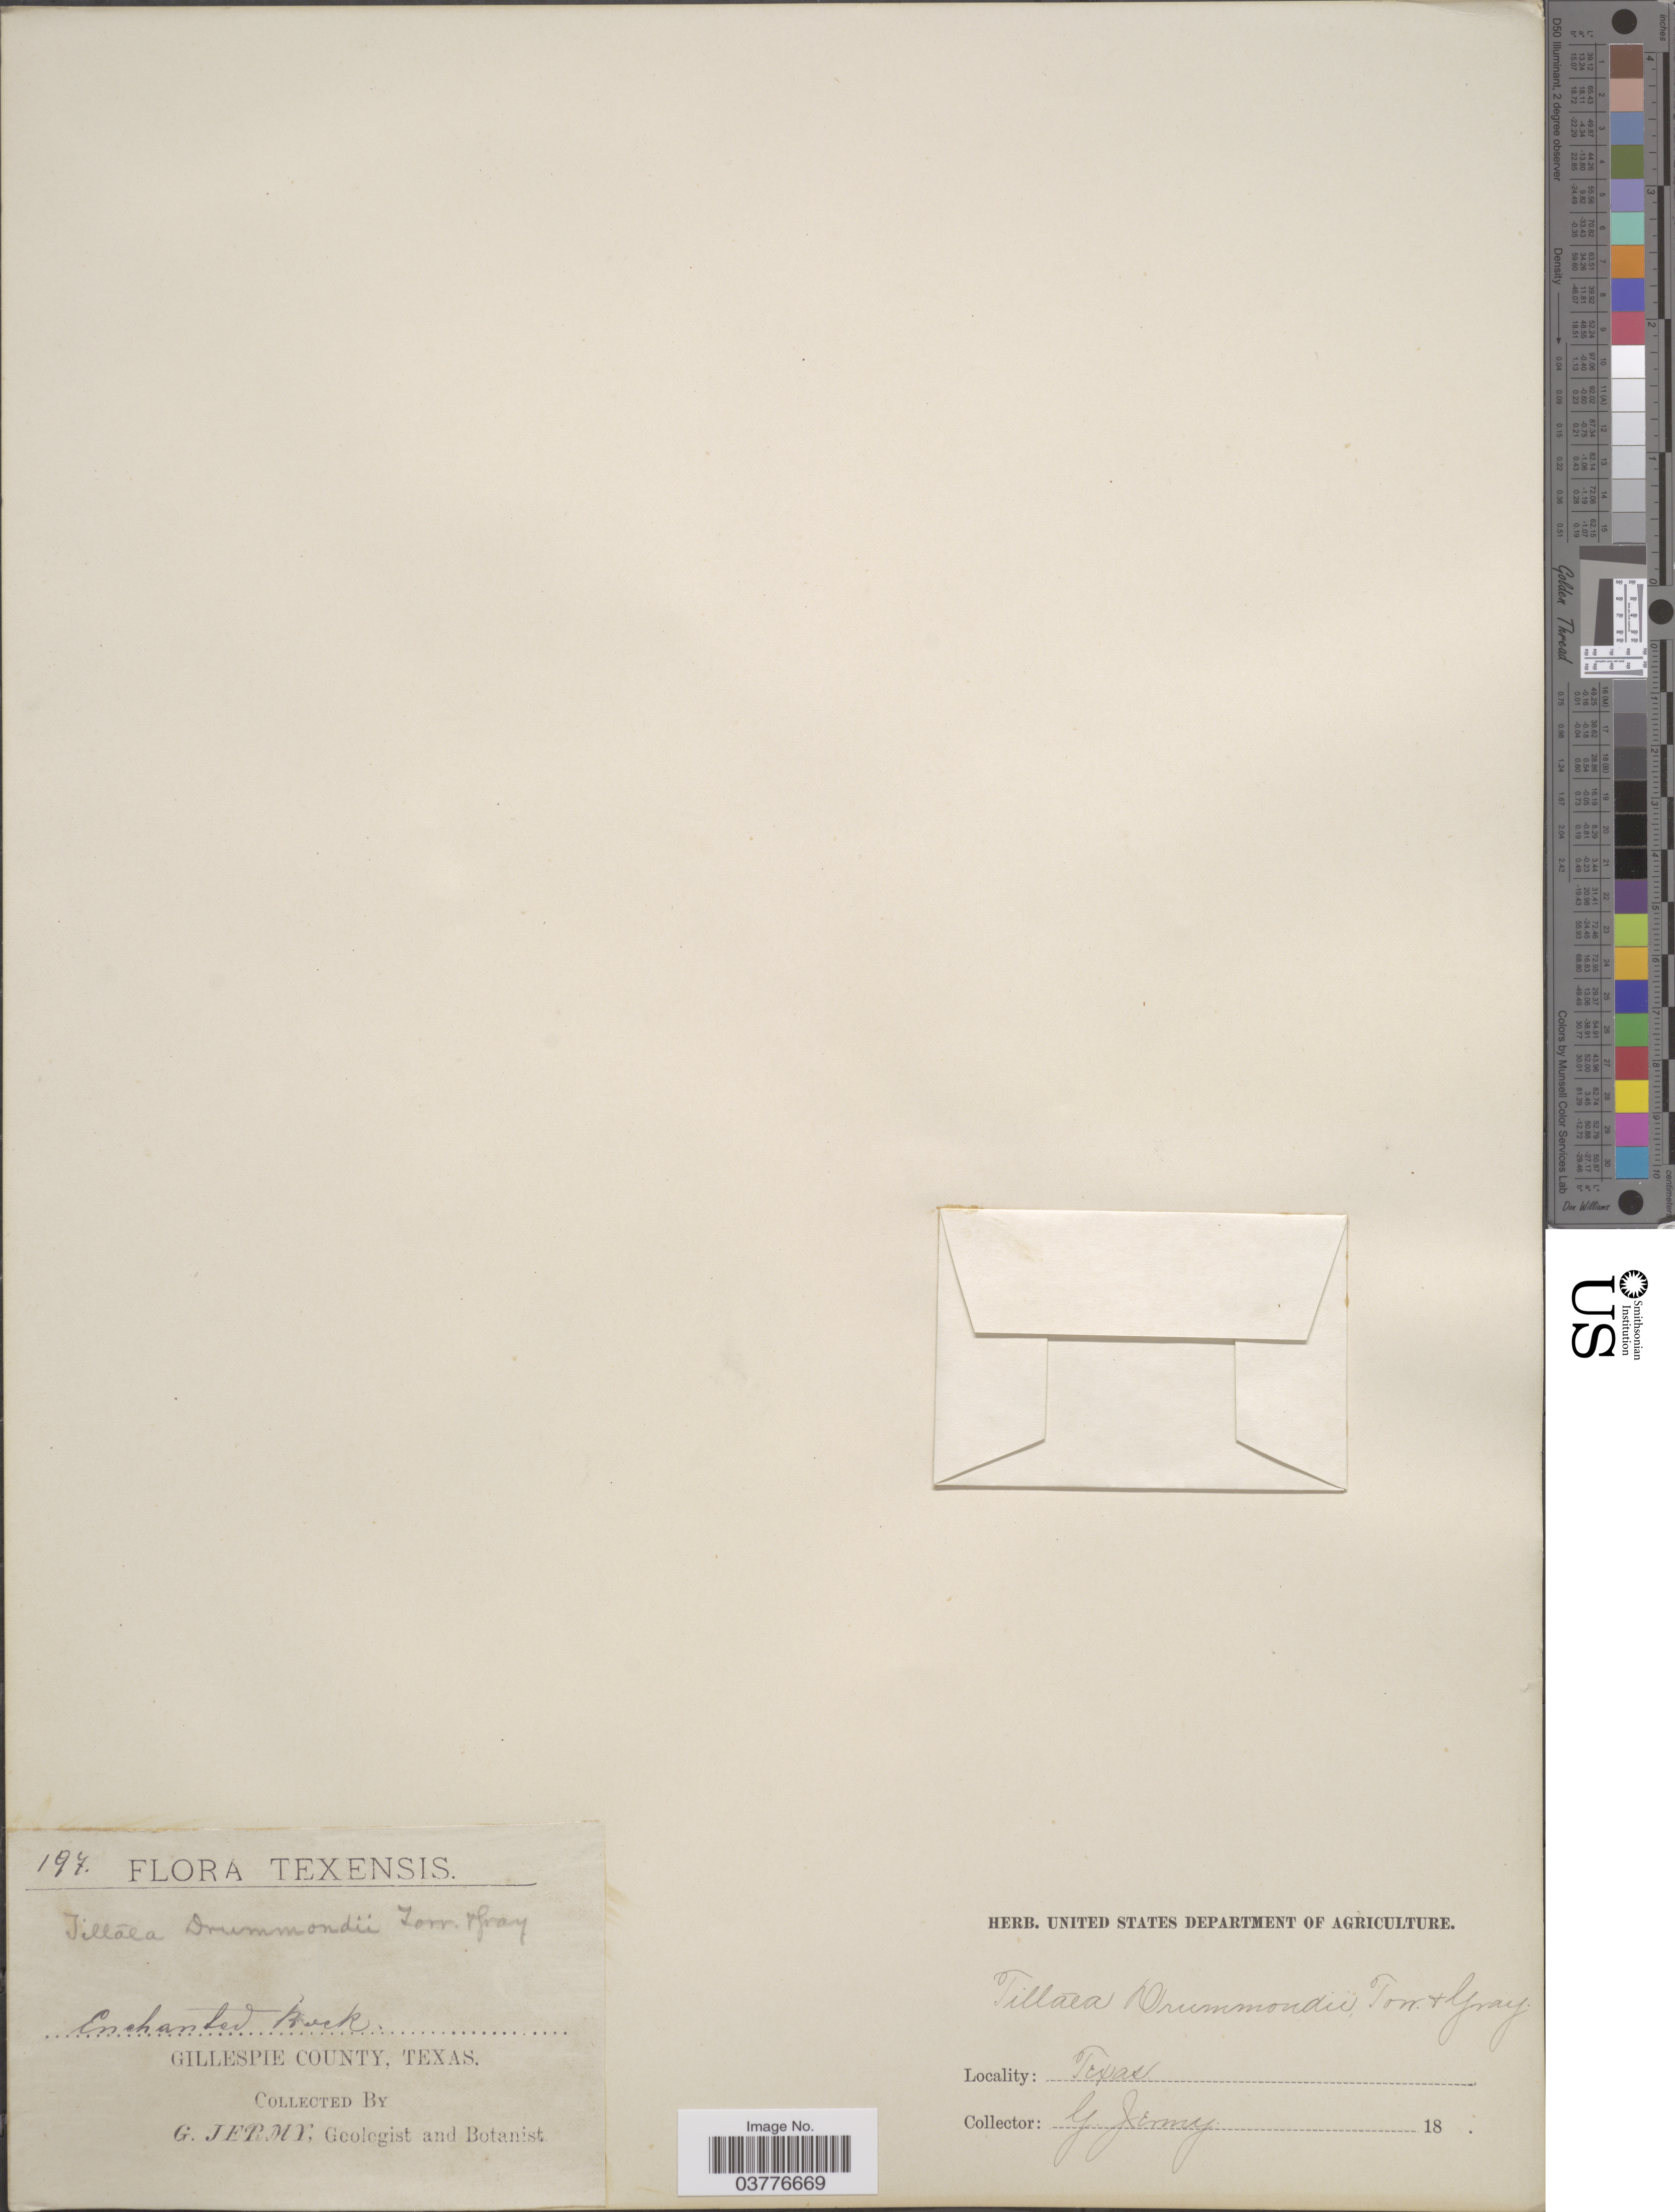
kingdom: Plantae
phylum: Tracheophyta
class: Magnoliopsida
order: Saxifragales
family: Crassulaceae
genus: Crassula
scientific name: Crassula drummondii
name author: (Torr. & A. Gray) Fedde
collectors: G. Jermy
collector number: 197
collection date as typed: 18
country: United States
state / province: Texas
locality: Enchanted Rock. Gillespie County.